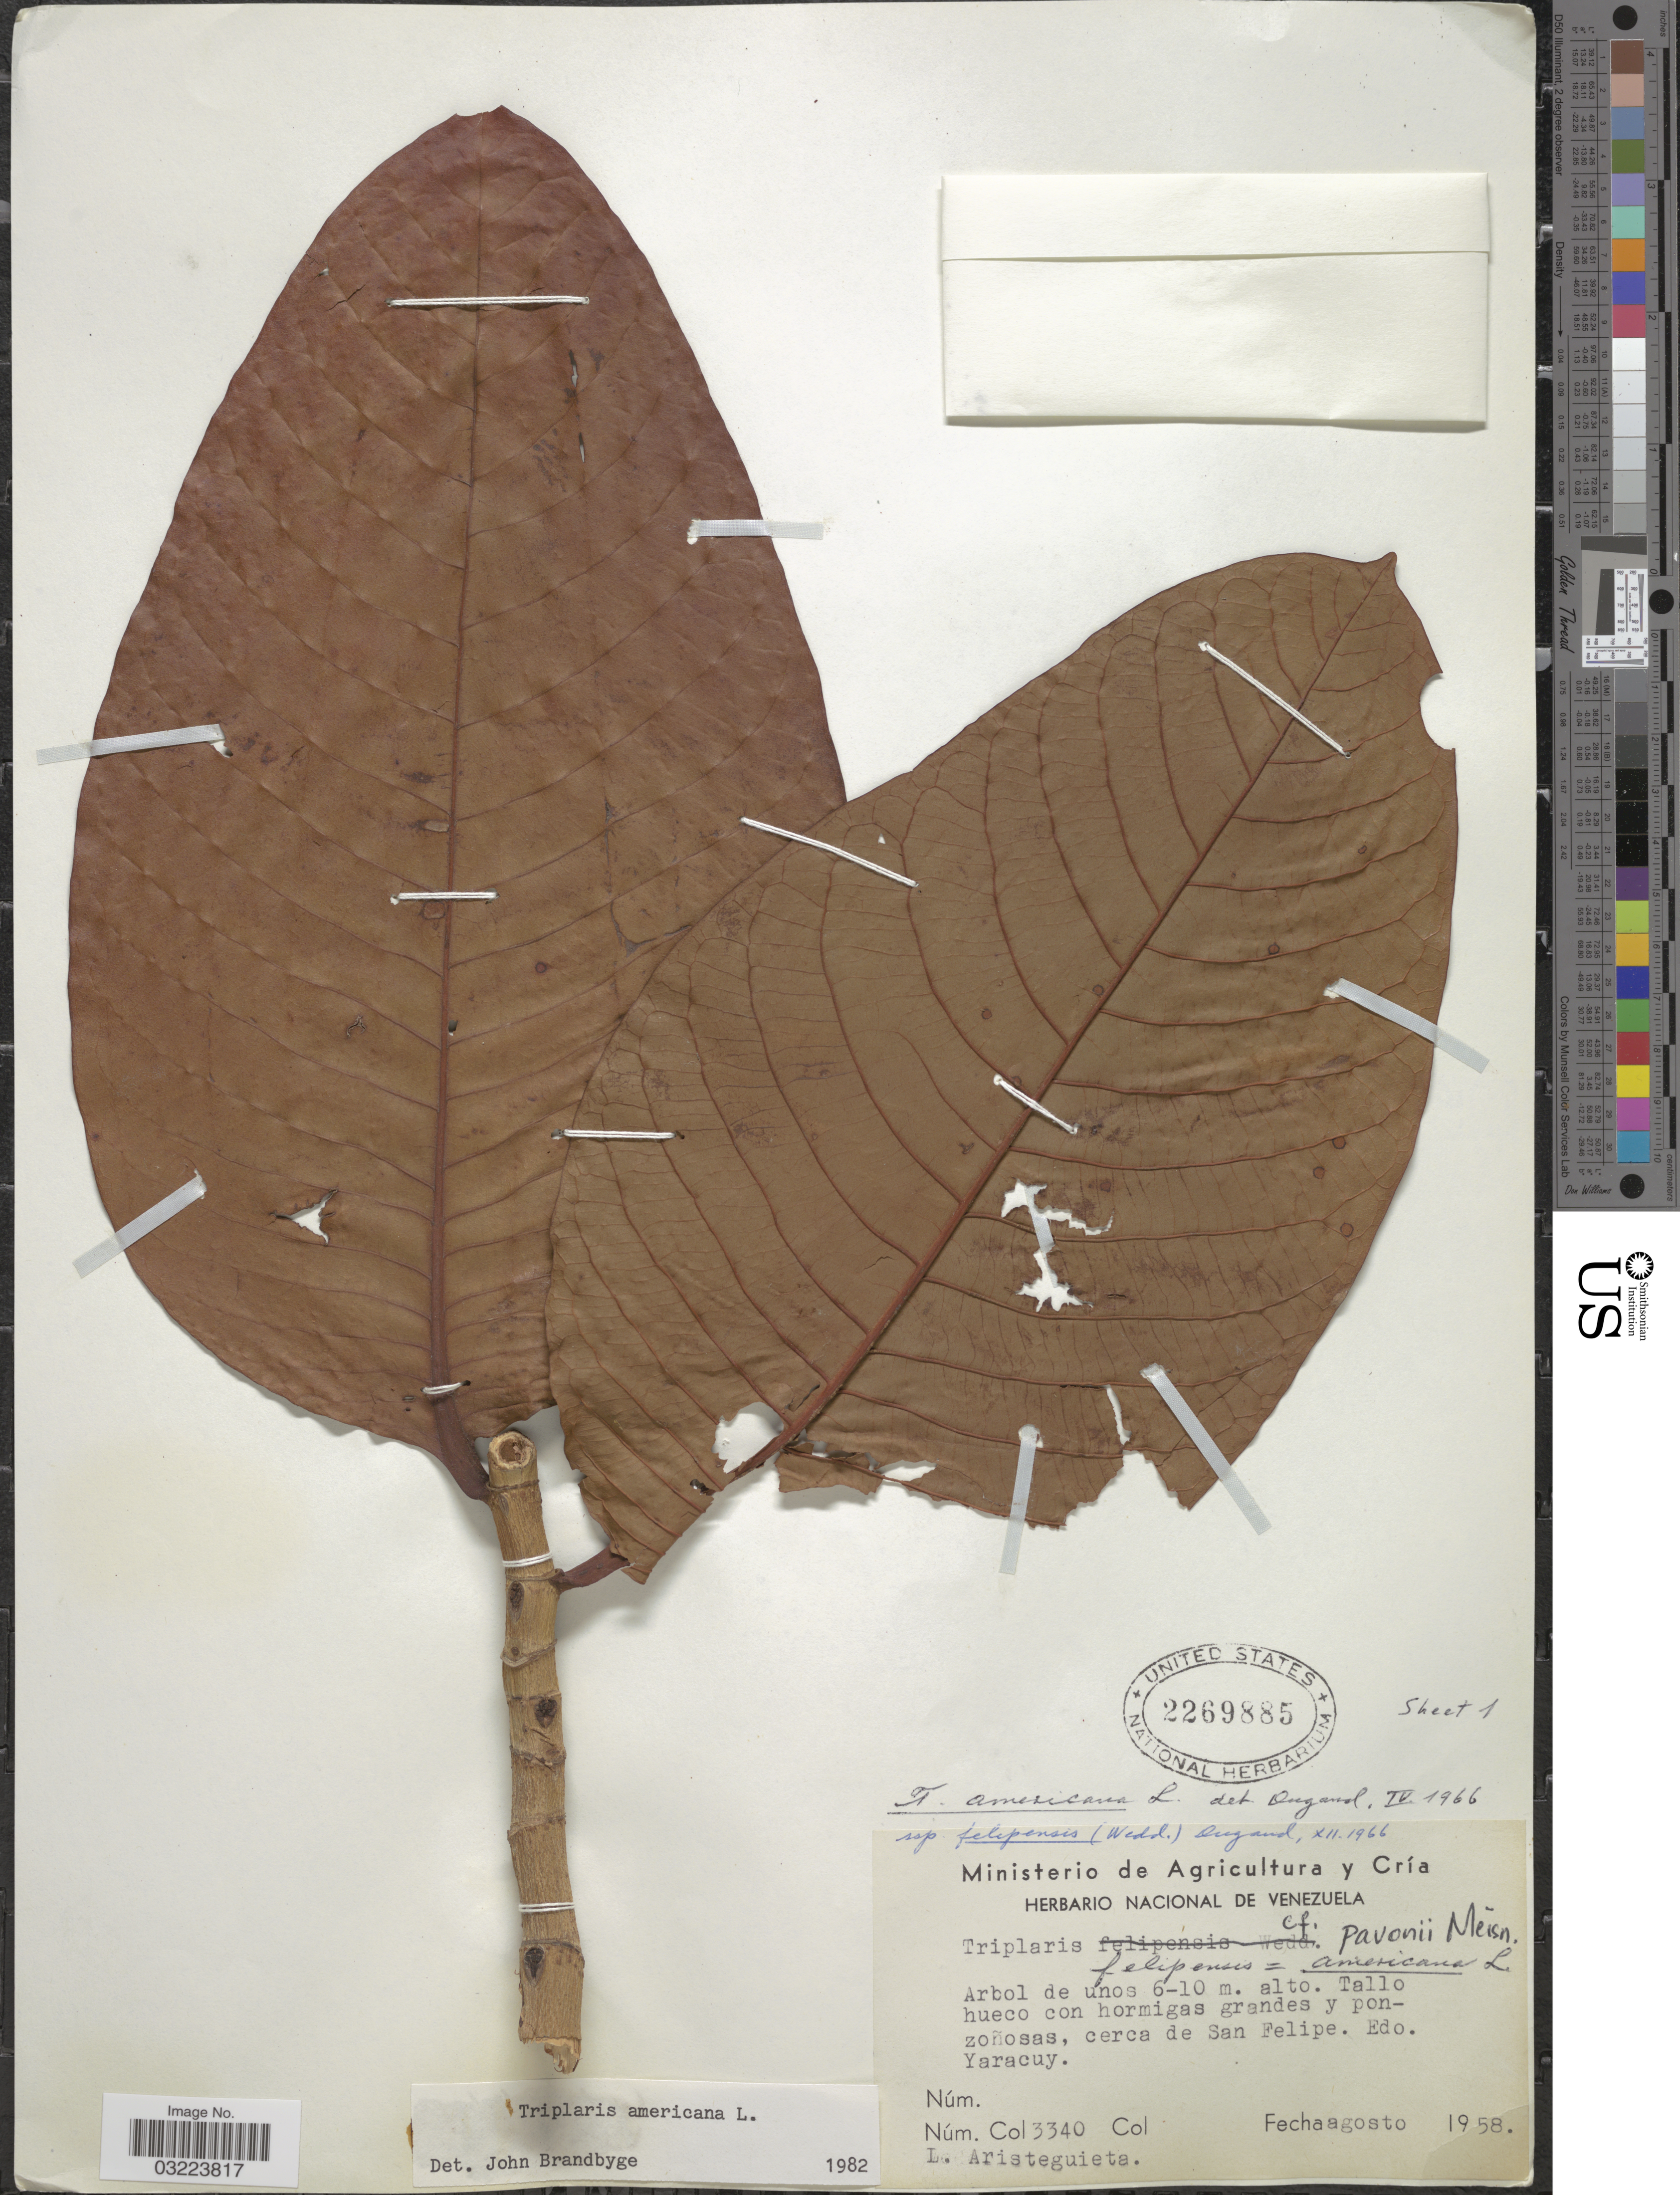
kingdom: Plantae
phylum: Tracheophyta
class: Magnoliopsida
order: Caryophyllales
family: Polygonaceae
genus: Triplaris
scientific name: Triplaris americana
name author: L.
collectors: L. Aristeguieta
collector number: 3340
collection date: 1958-08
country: Venezuela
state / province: Yaracuy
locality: Cerca de San Felipe.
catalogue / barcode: US 2269885